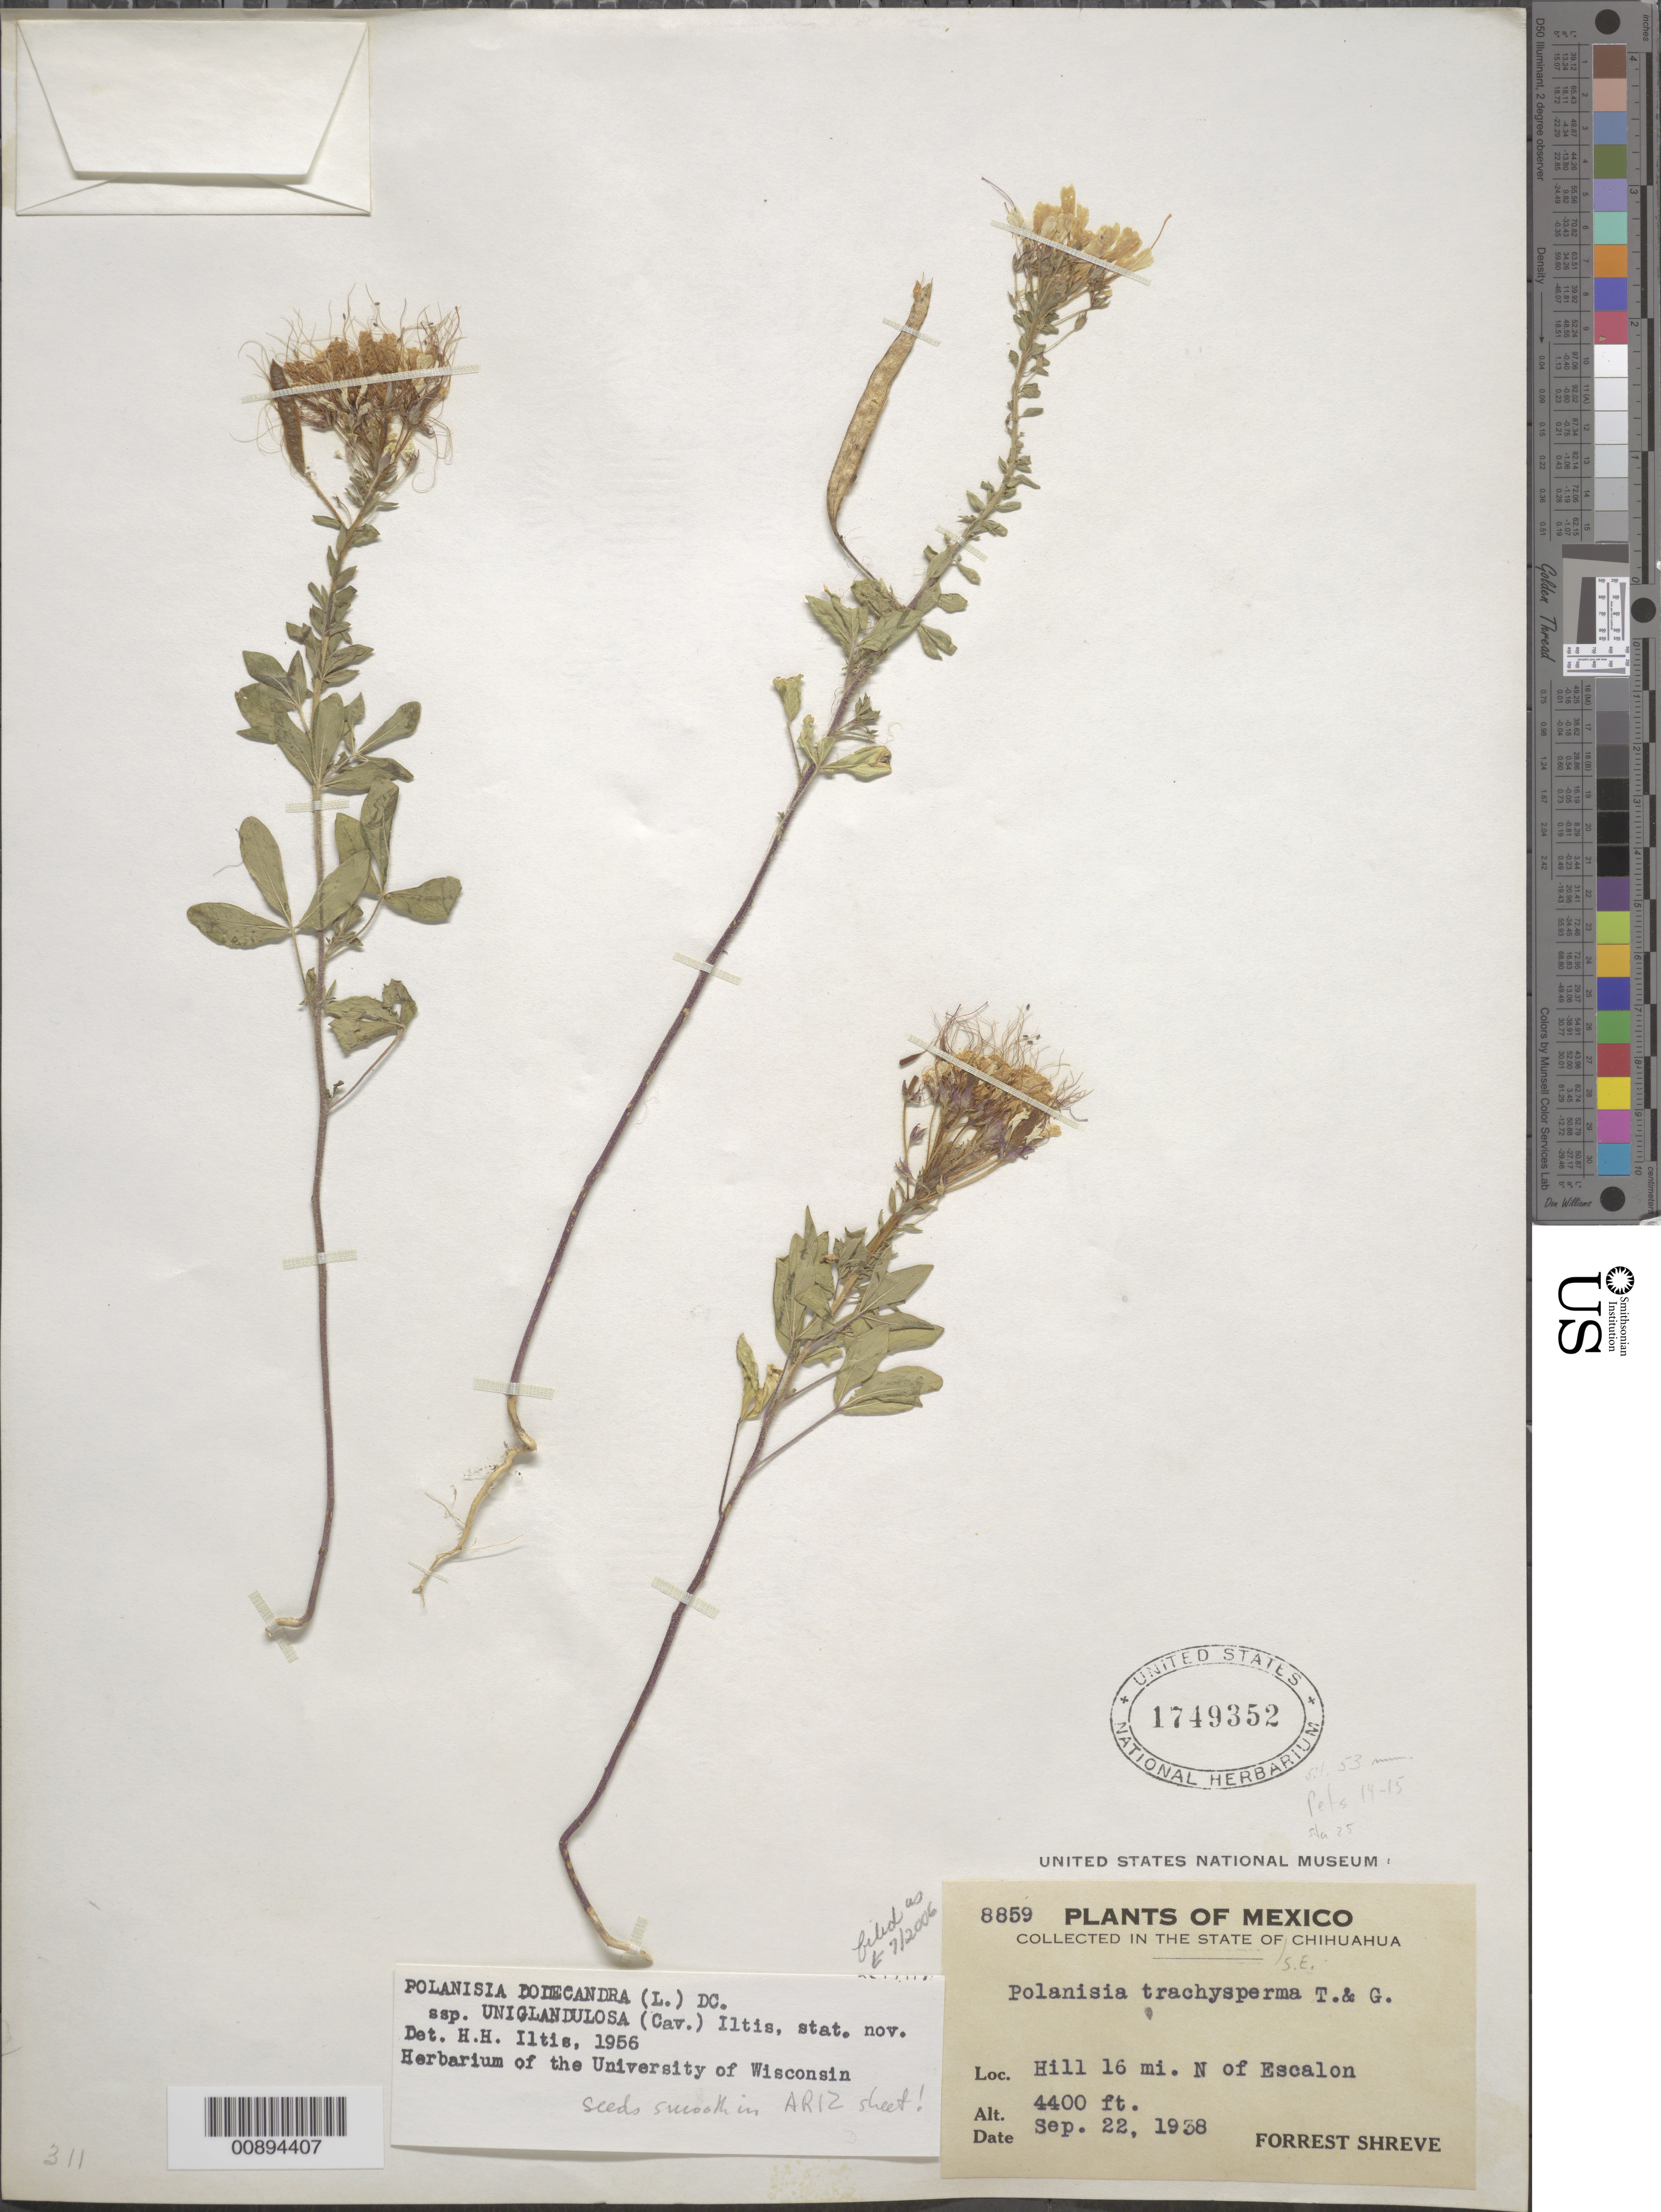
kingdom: Plantae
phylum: Tracheophyta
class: Magnoliopsida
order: Brassicales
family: Cleomaceae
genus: Polanisia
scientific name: Polanisia uniglandulosa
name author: (Cav.) DC.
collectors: F. Shreve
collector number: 8859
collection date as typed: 22 Sep 1938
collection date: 1938-09-22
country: Mexico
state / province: Chihuahua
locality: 16 mi. N of Escalón, SE Chihuahua.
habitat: Hill.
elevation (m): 1341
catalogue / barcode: US 1749352